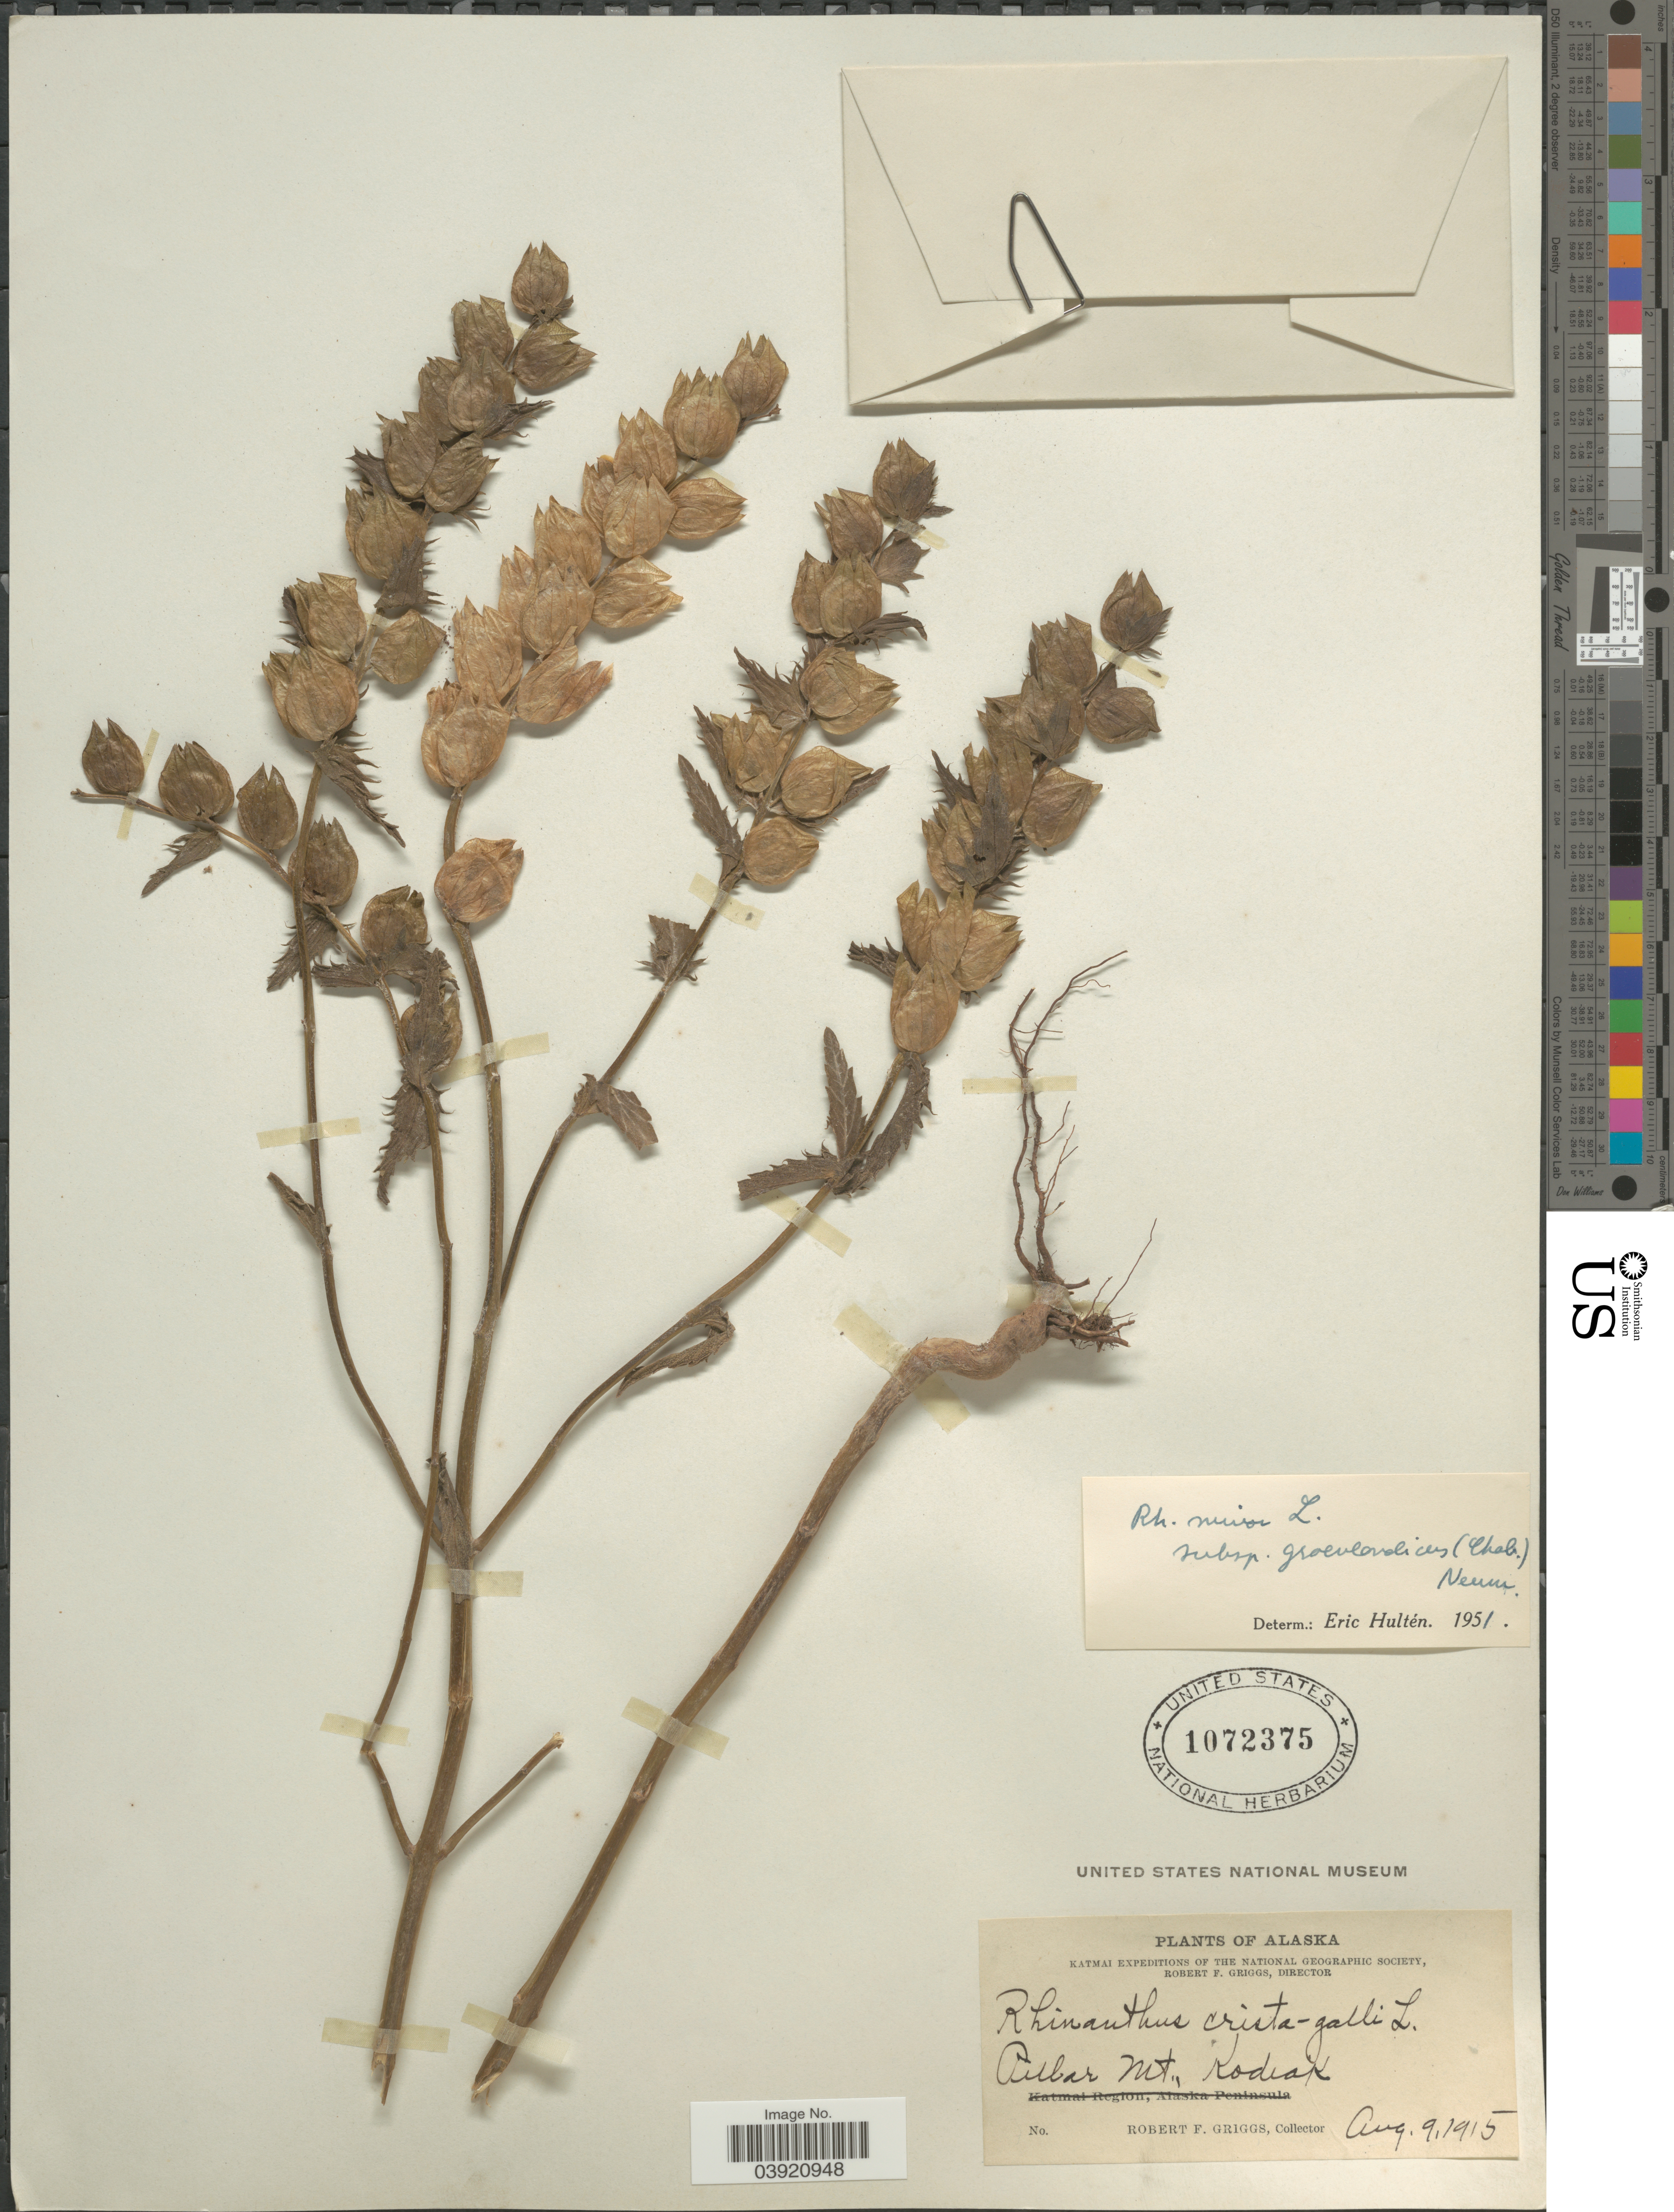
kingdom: Plantae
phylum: Tracheophyta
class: Magnoliopsida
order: Lamiales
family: Orobanchaceae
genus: Rhinanthus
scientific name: Rhinanthus major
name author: L.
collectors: R. F. Griggs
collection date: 1915-08-09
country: United States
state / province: Alaska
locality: Pillar Mt., Kodiak.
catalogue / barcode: US 1072375